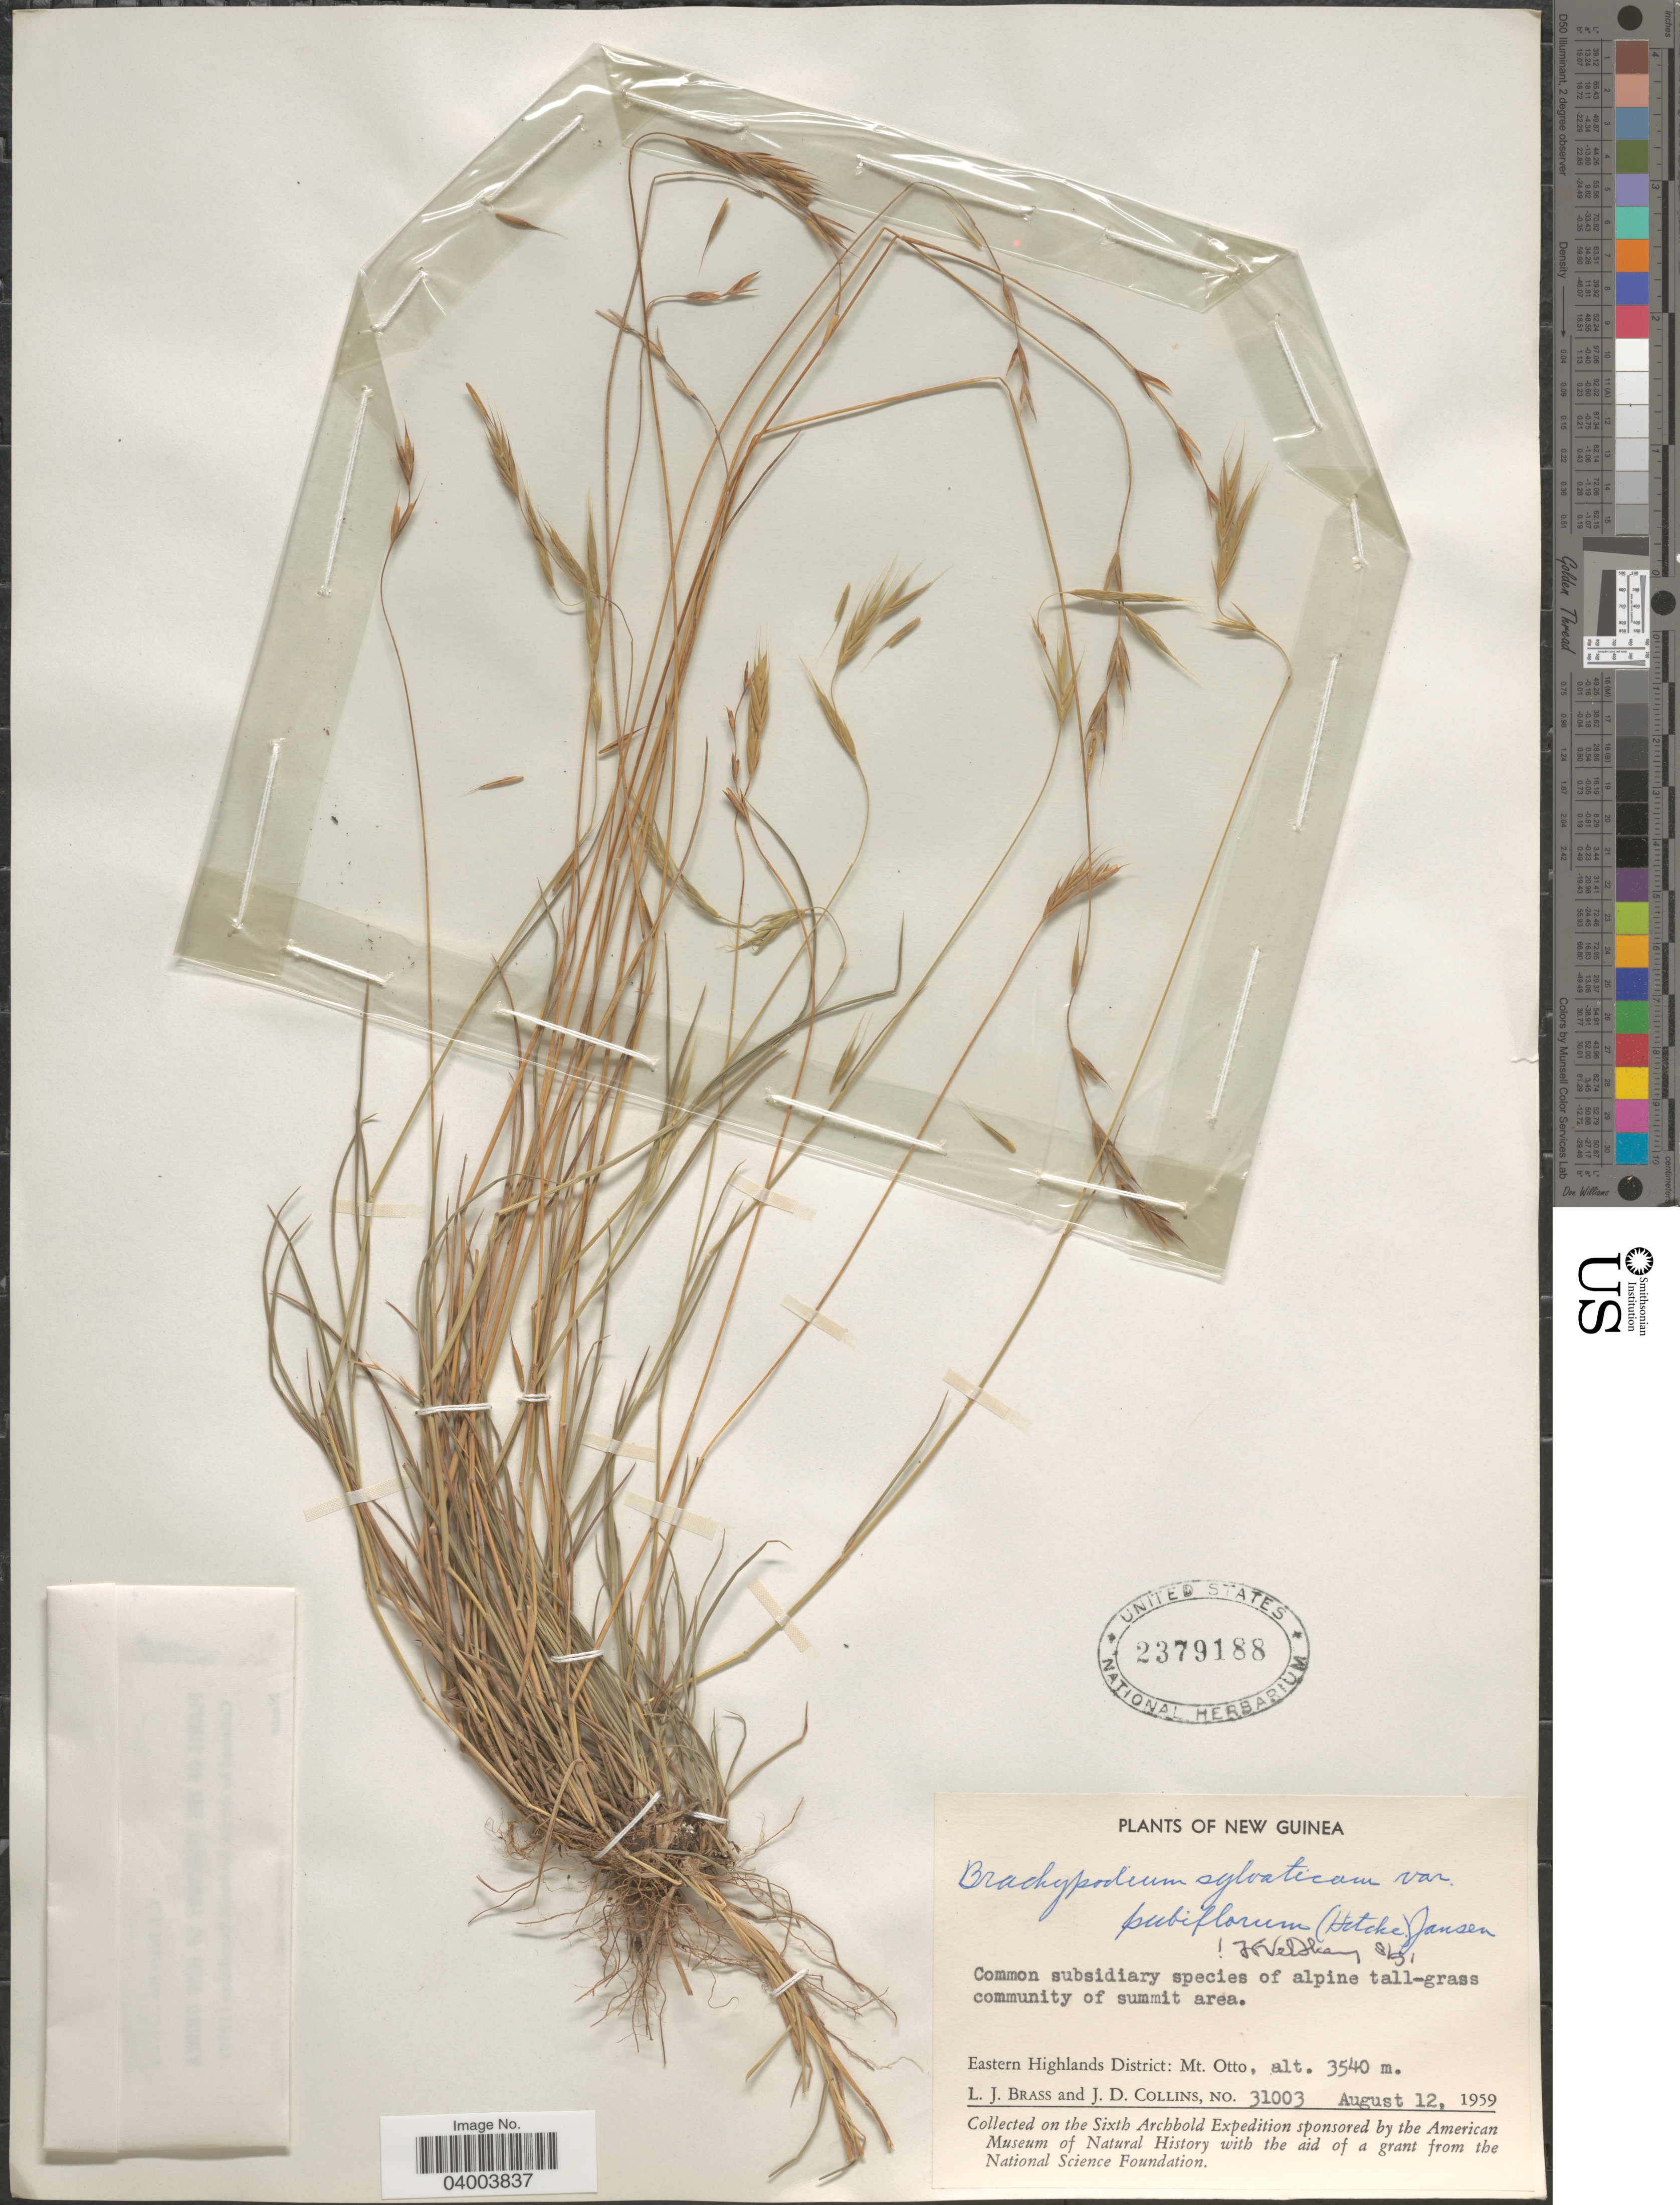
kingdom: Plantae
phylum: Tracheophyta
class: Liliopsida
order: Poales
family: Poaceae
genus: Brachypodium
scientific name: Brachypodium sylvaticum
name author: (Huds.) P. Beauv.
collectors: L. J. Brass & J. Collins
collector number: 31003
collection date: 1959-08-12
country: Papua New Guinea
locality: New Guinea. Eastern Highlands District: Mt. Otto.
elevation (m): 3540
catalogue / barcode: US 2379188